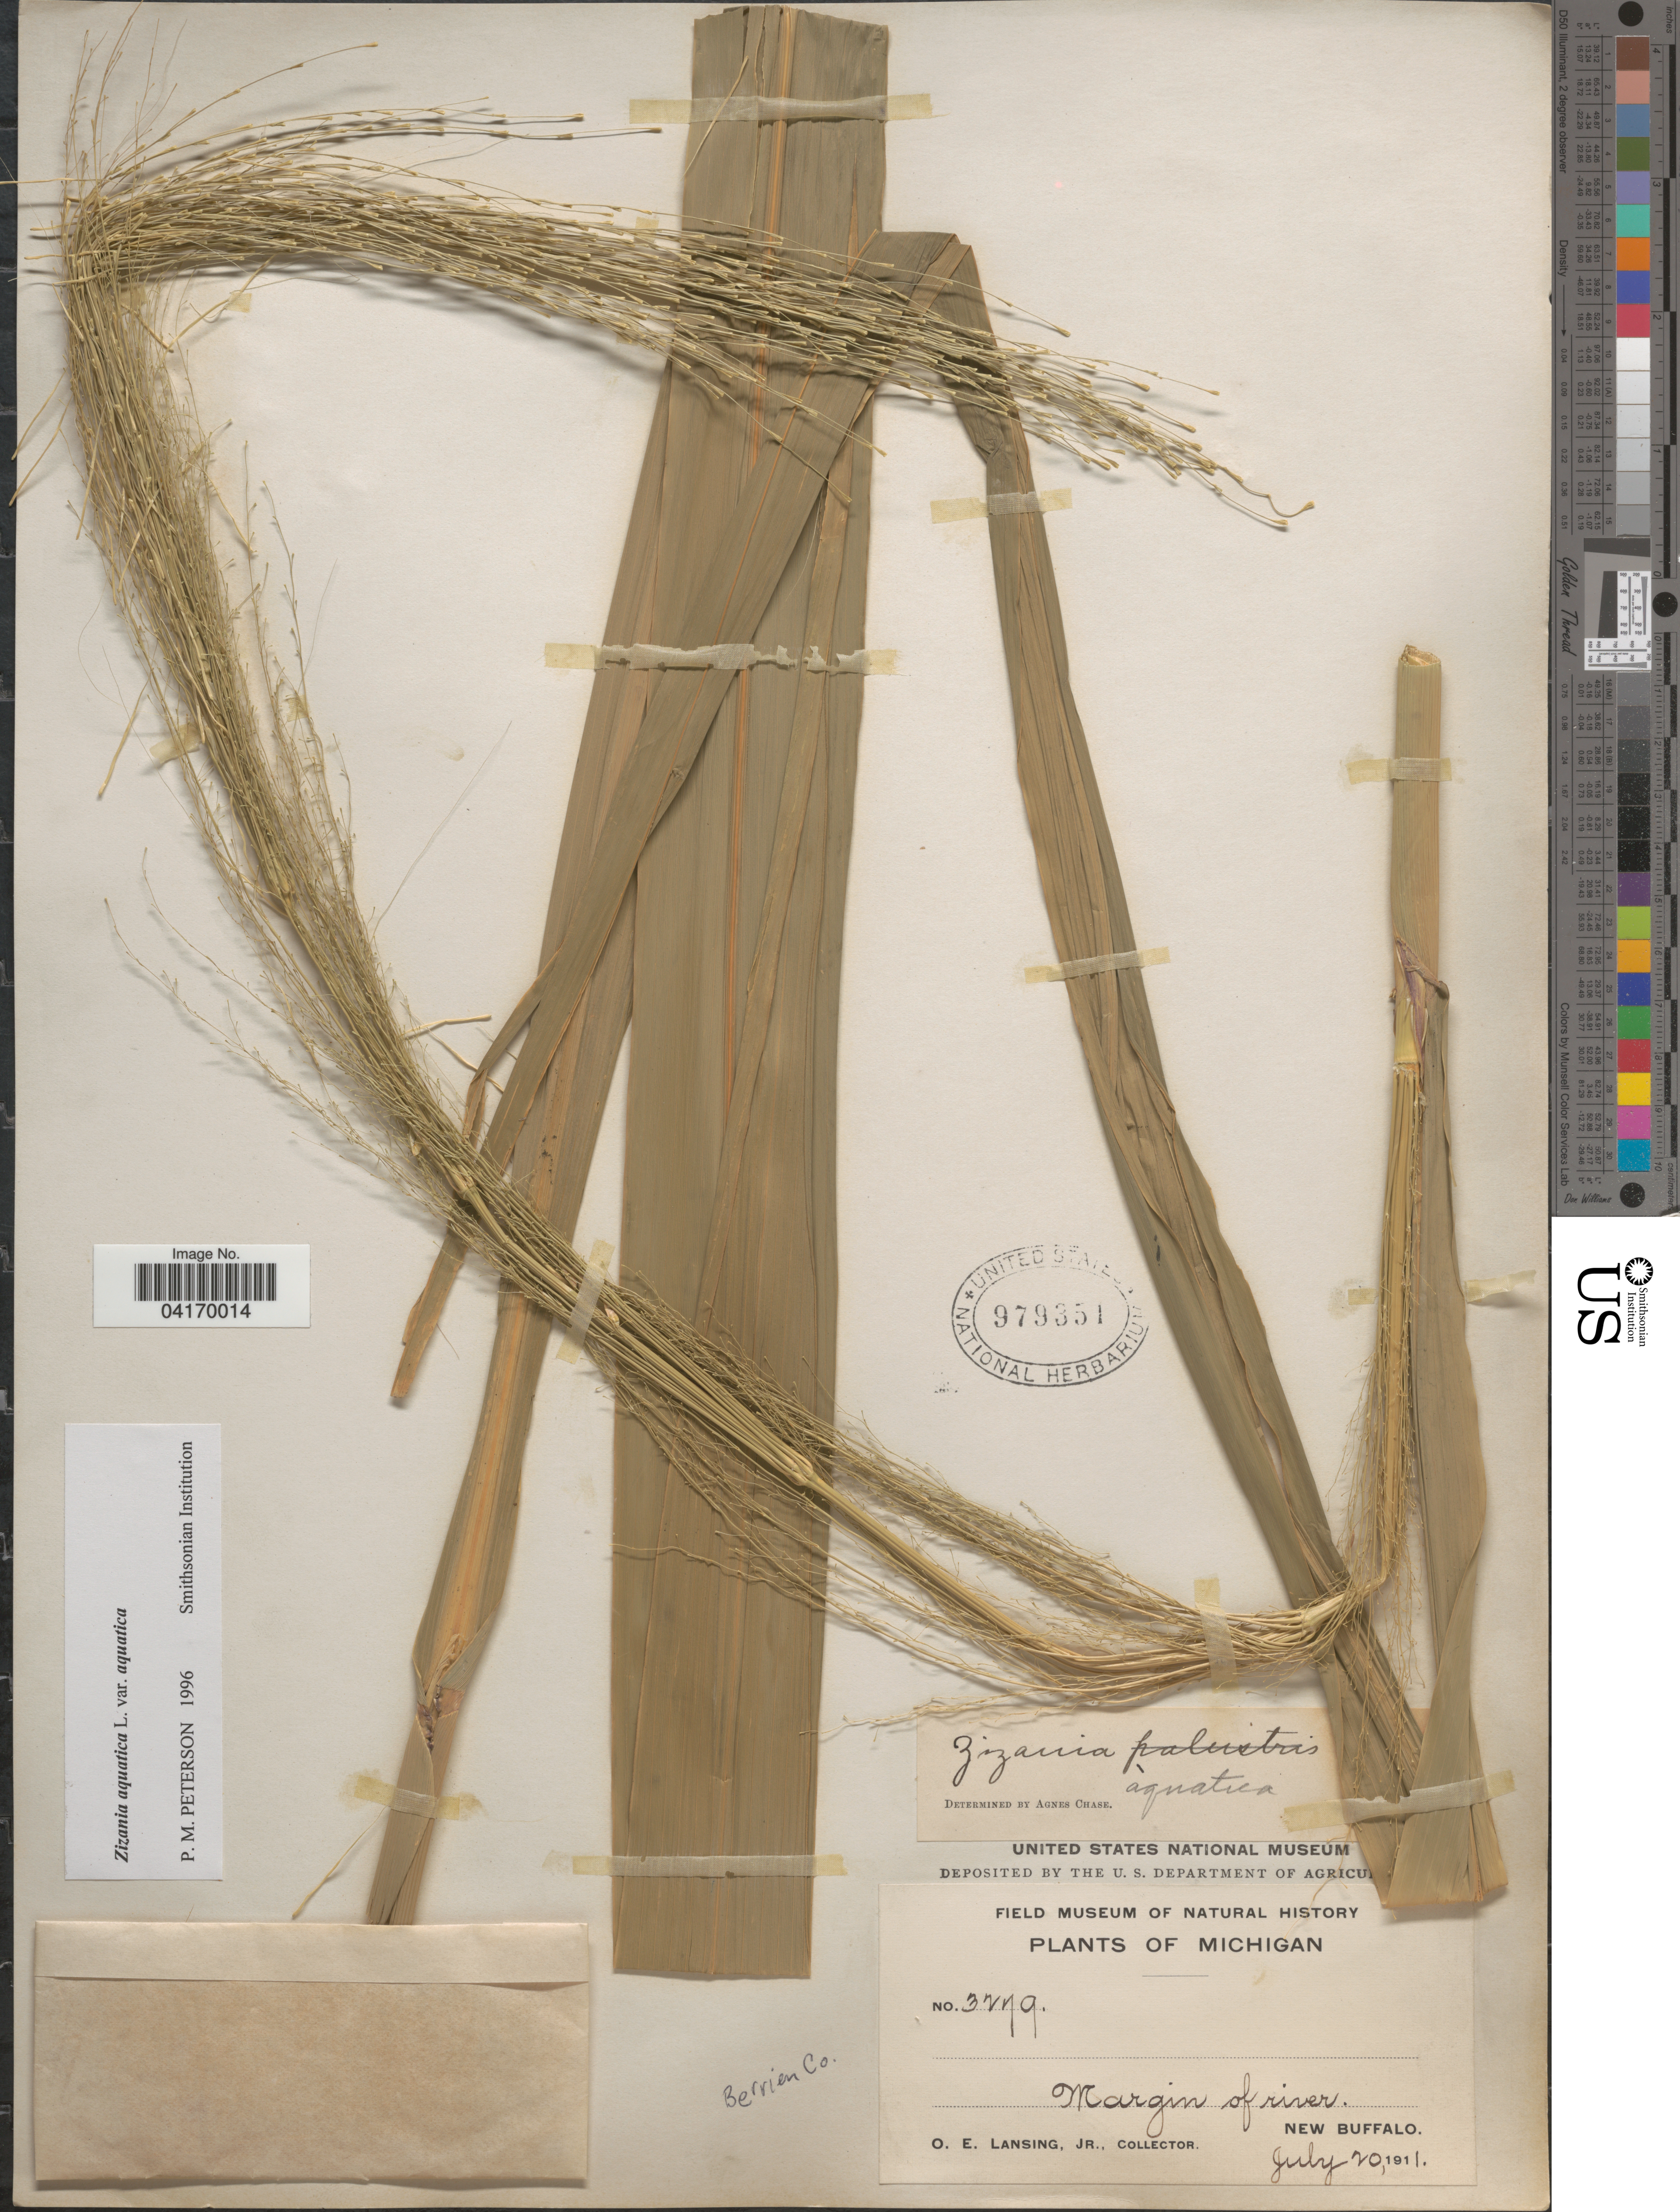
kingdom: Plantae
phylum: Tracheophyta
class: Liliopsida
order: Poales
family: Poaceae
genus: Zizania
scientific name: Zizania aquatica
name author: L.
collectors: O. Lansing Jr.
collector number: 3279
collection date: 1911-07-20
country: United States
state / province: Michigan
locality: New Buffalo. Berrien Co.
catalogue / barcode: US 979351